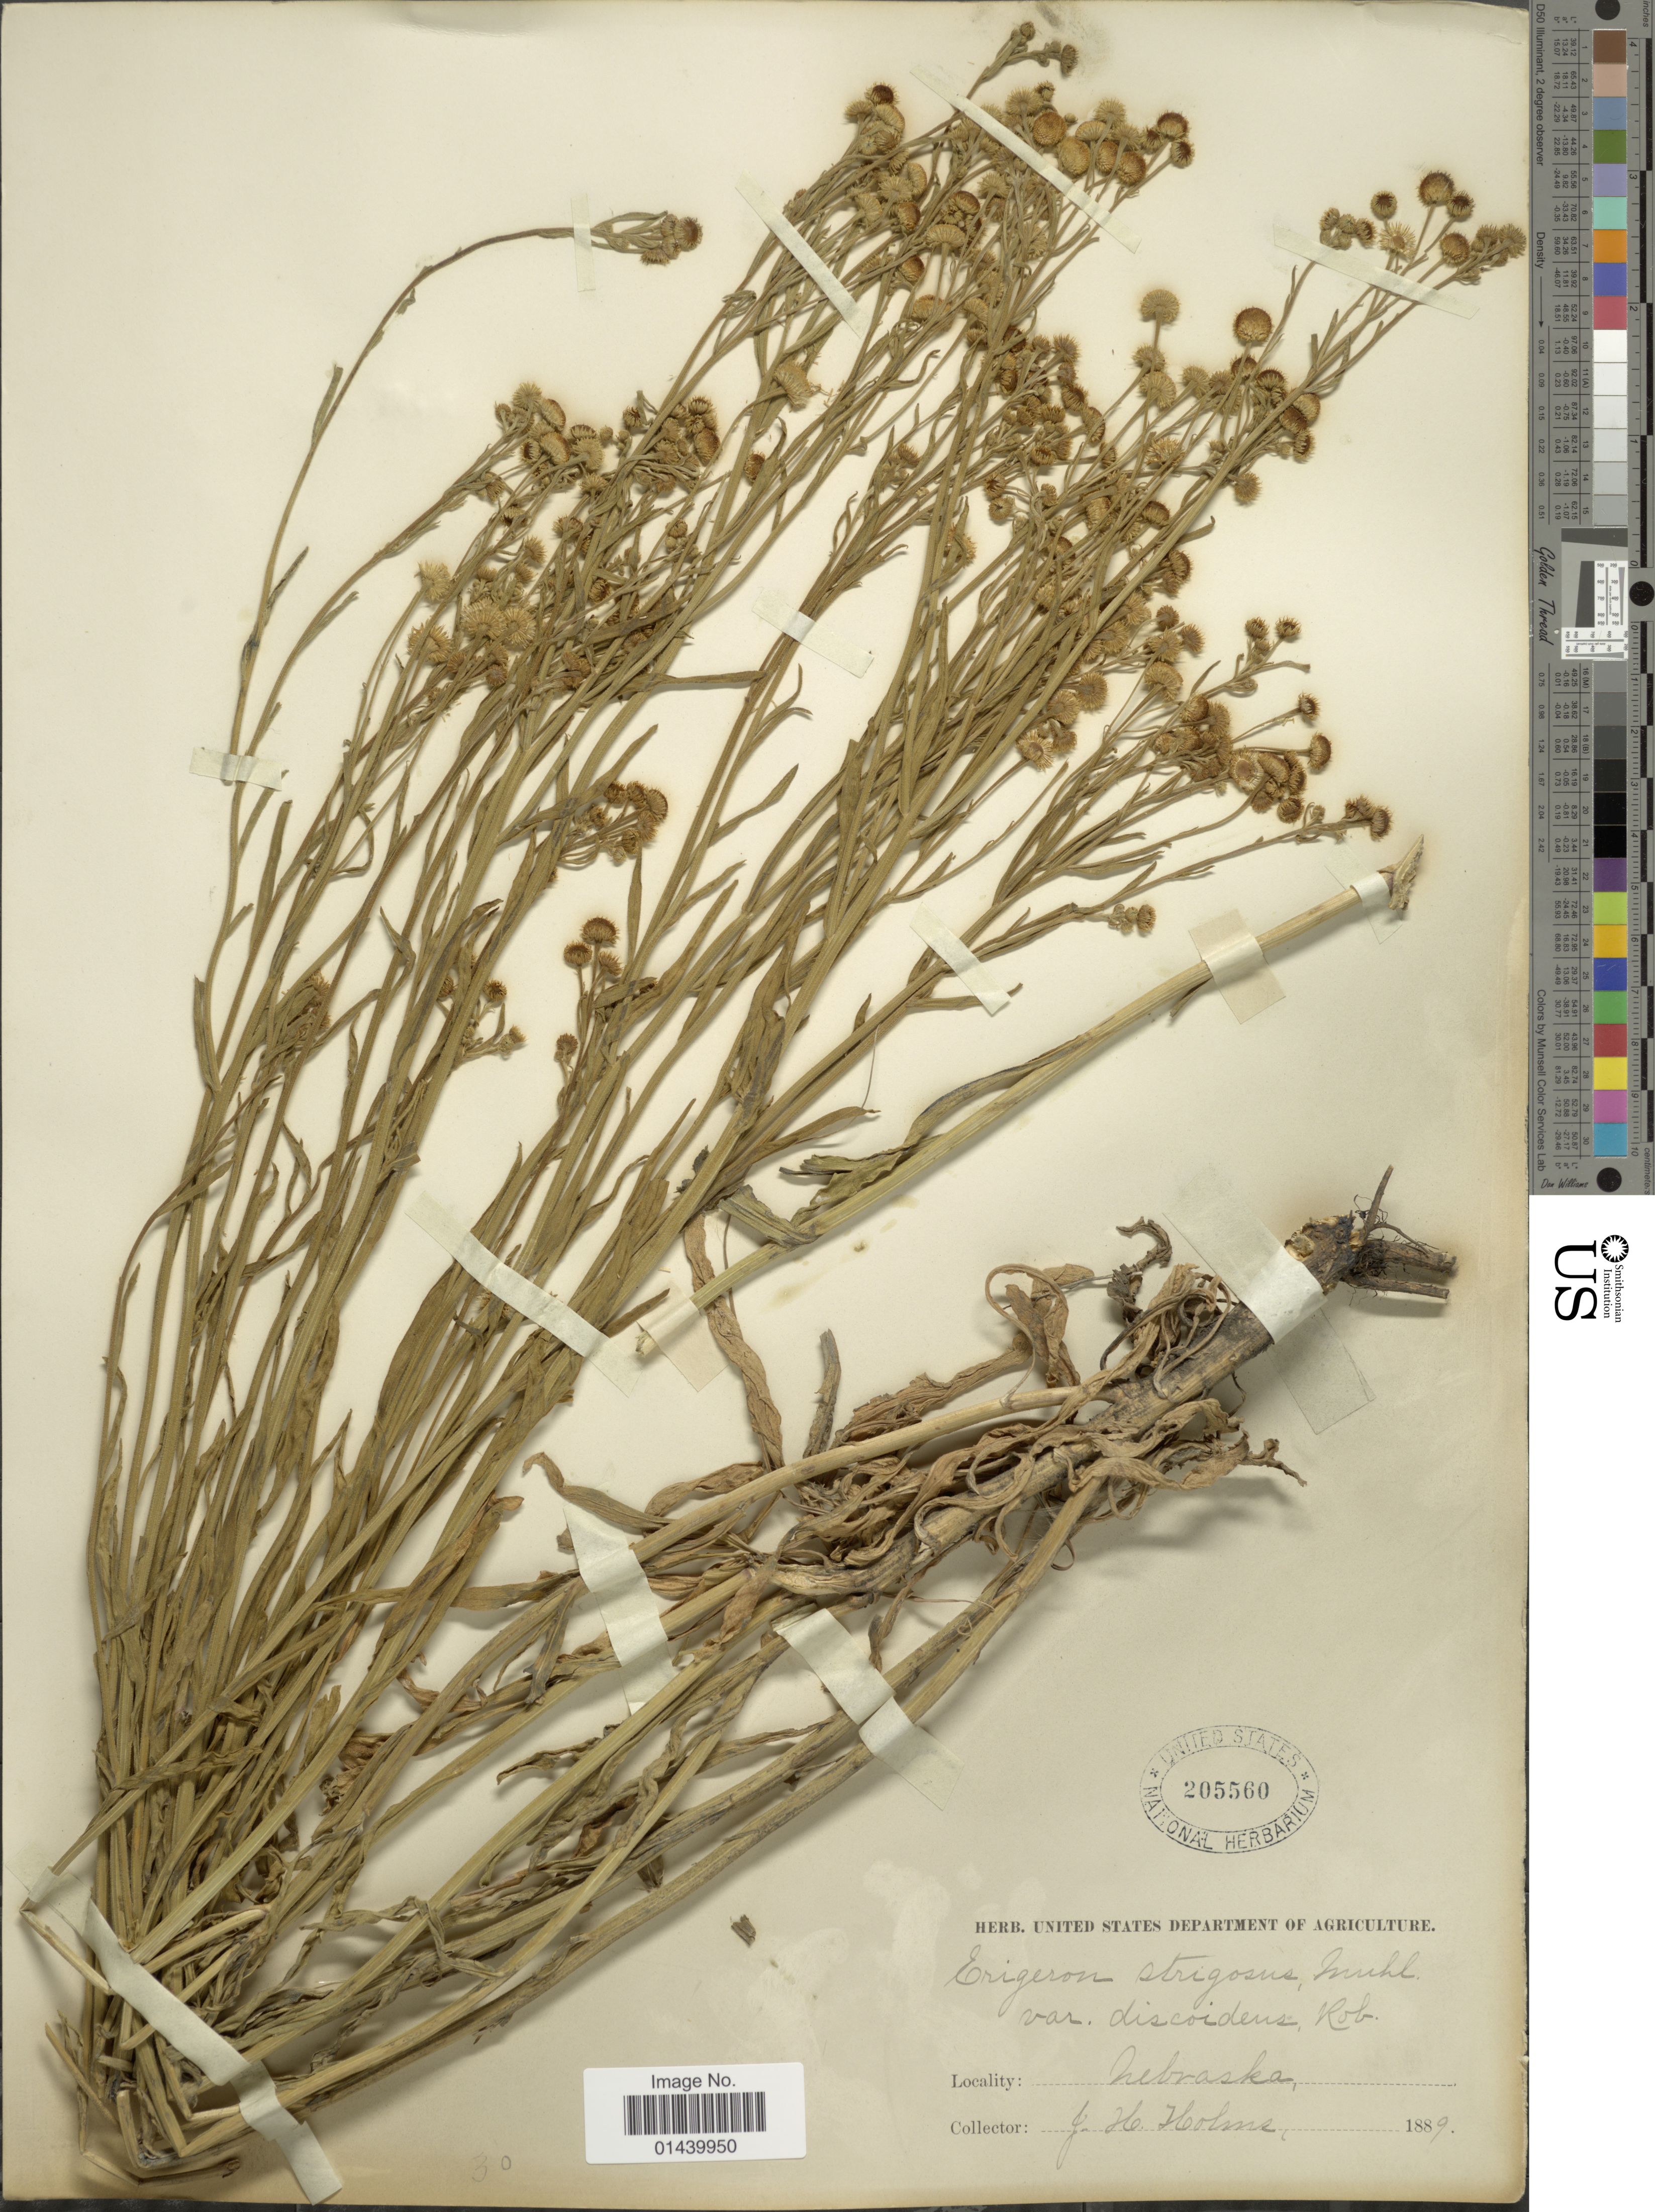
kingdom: Plantae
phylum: Tracheophyta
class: Magnoliopsida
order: Asterales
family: Asteraceae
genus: Erigeron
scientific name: Erigeron strigosus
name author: Muhl. ex Willd.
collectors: J. H. Holms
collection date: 1889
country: United States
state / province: Nebraska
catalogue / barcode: US 205560